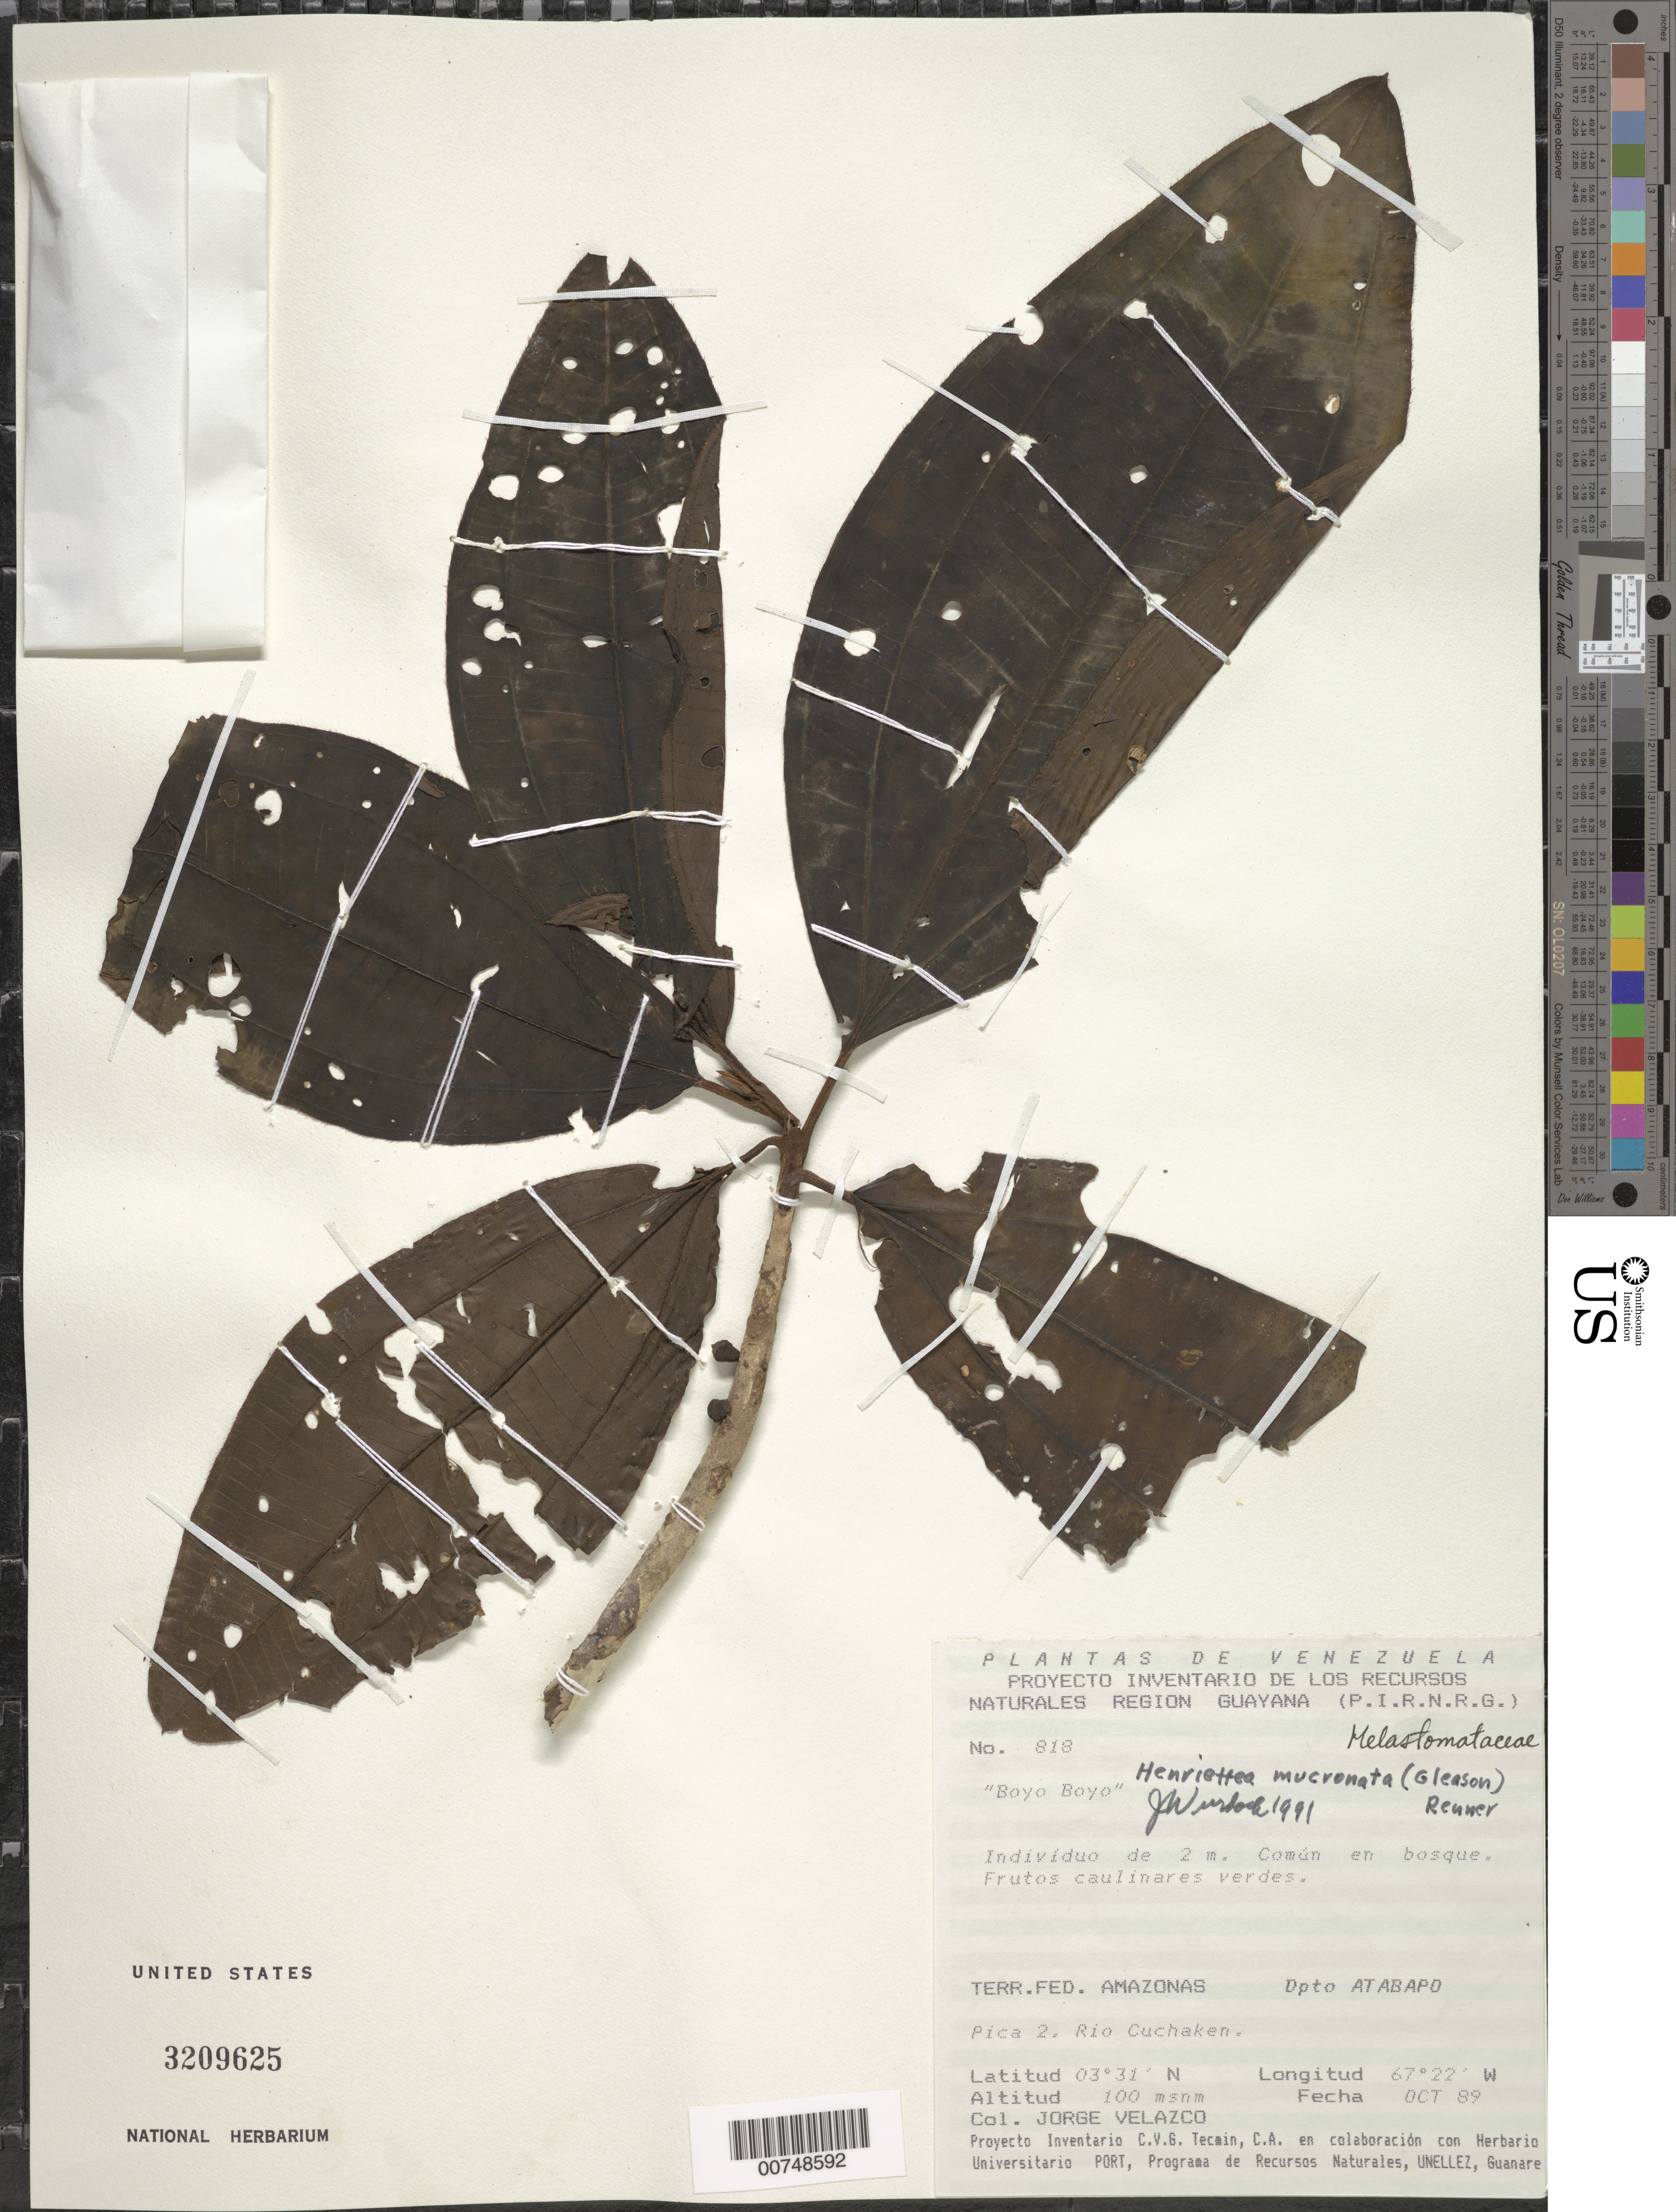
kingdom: Plantae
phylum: Tracheophyta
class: Magnoliopsida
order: Myrtales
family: Melastomataceae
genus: Henriettea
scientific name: Henriettea mucronata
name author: (Gleason) S.S. Renner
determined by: Wurdack, John J., (US), US (UNITED STATES)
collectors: J. Velazco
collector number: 818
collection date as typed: Oct-89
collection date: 1989-10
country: Venezuela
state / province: Amazonas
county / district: Atabapo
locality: Pica 2, Río Cuchaken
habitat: Bosque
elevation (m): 100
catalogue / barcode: US 3209625